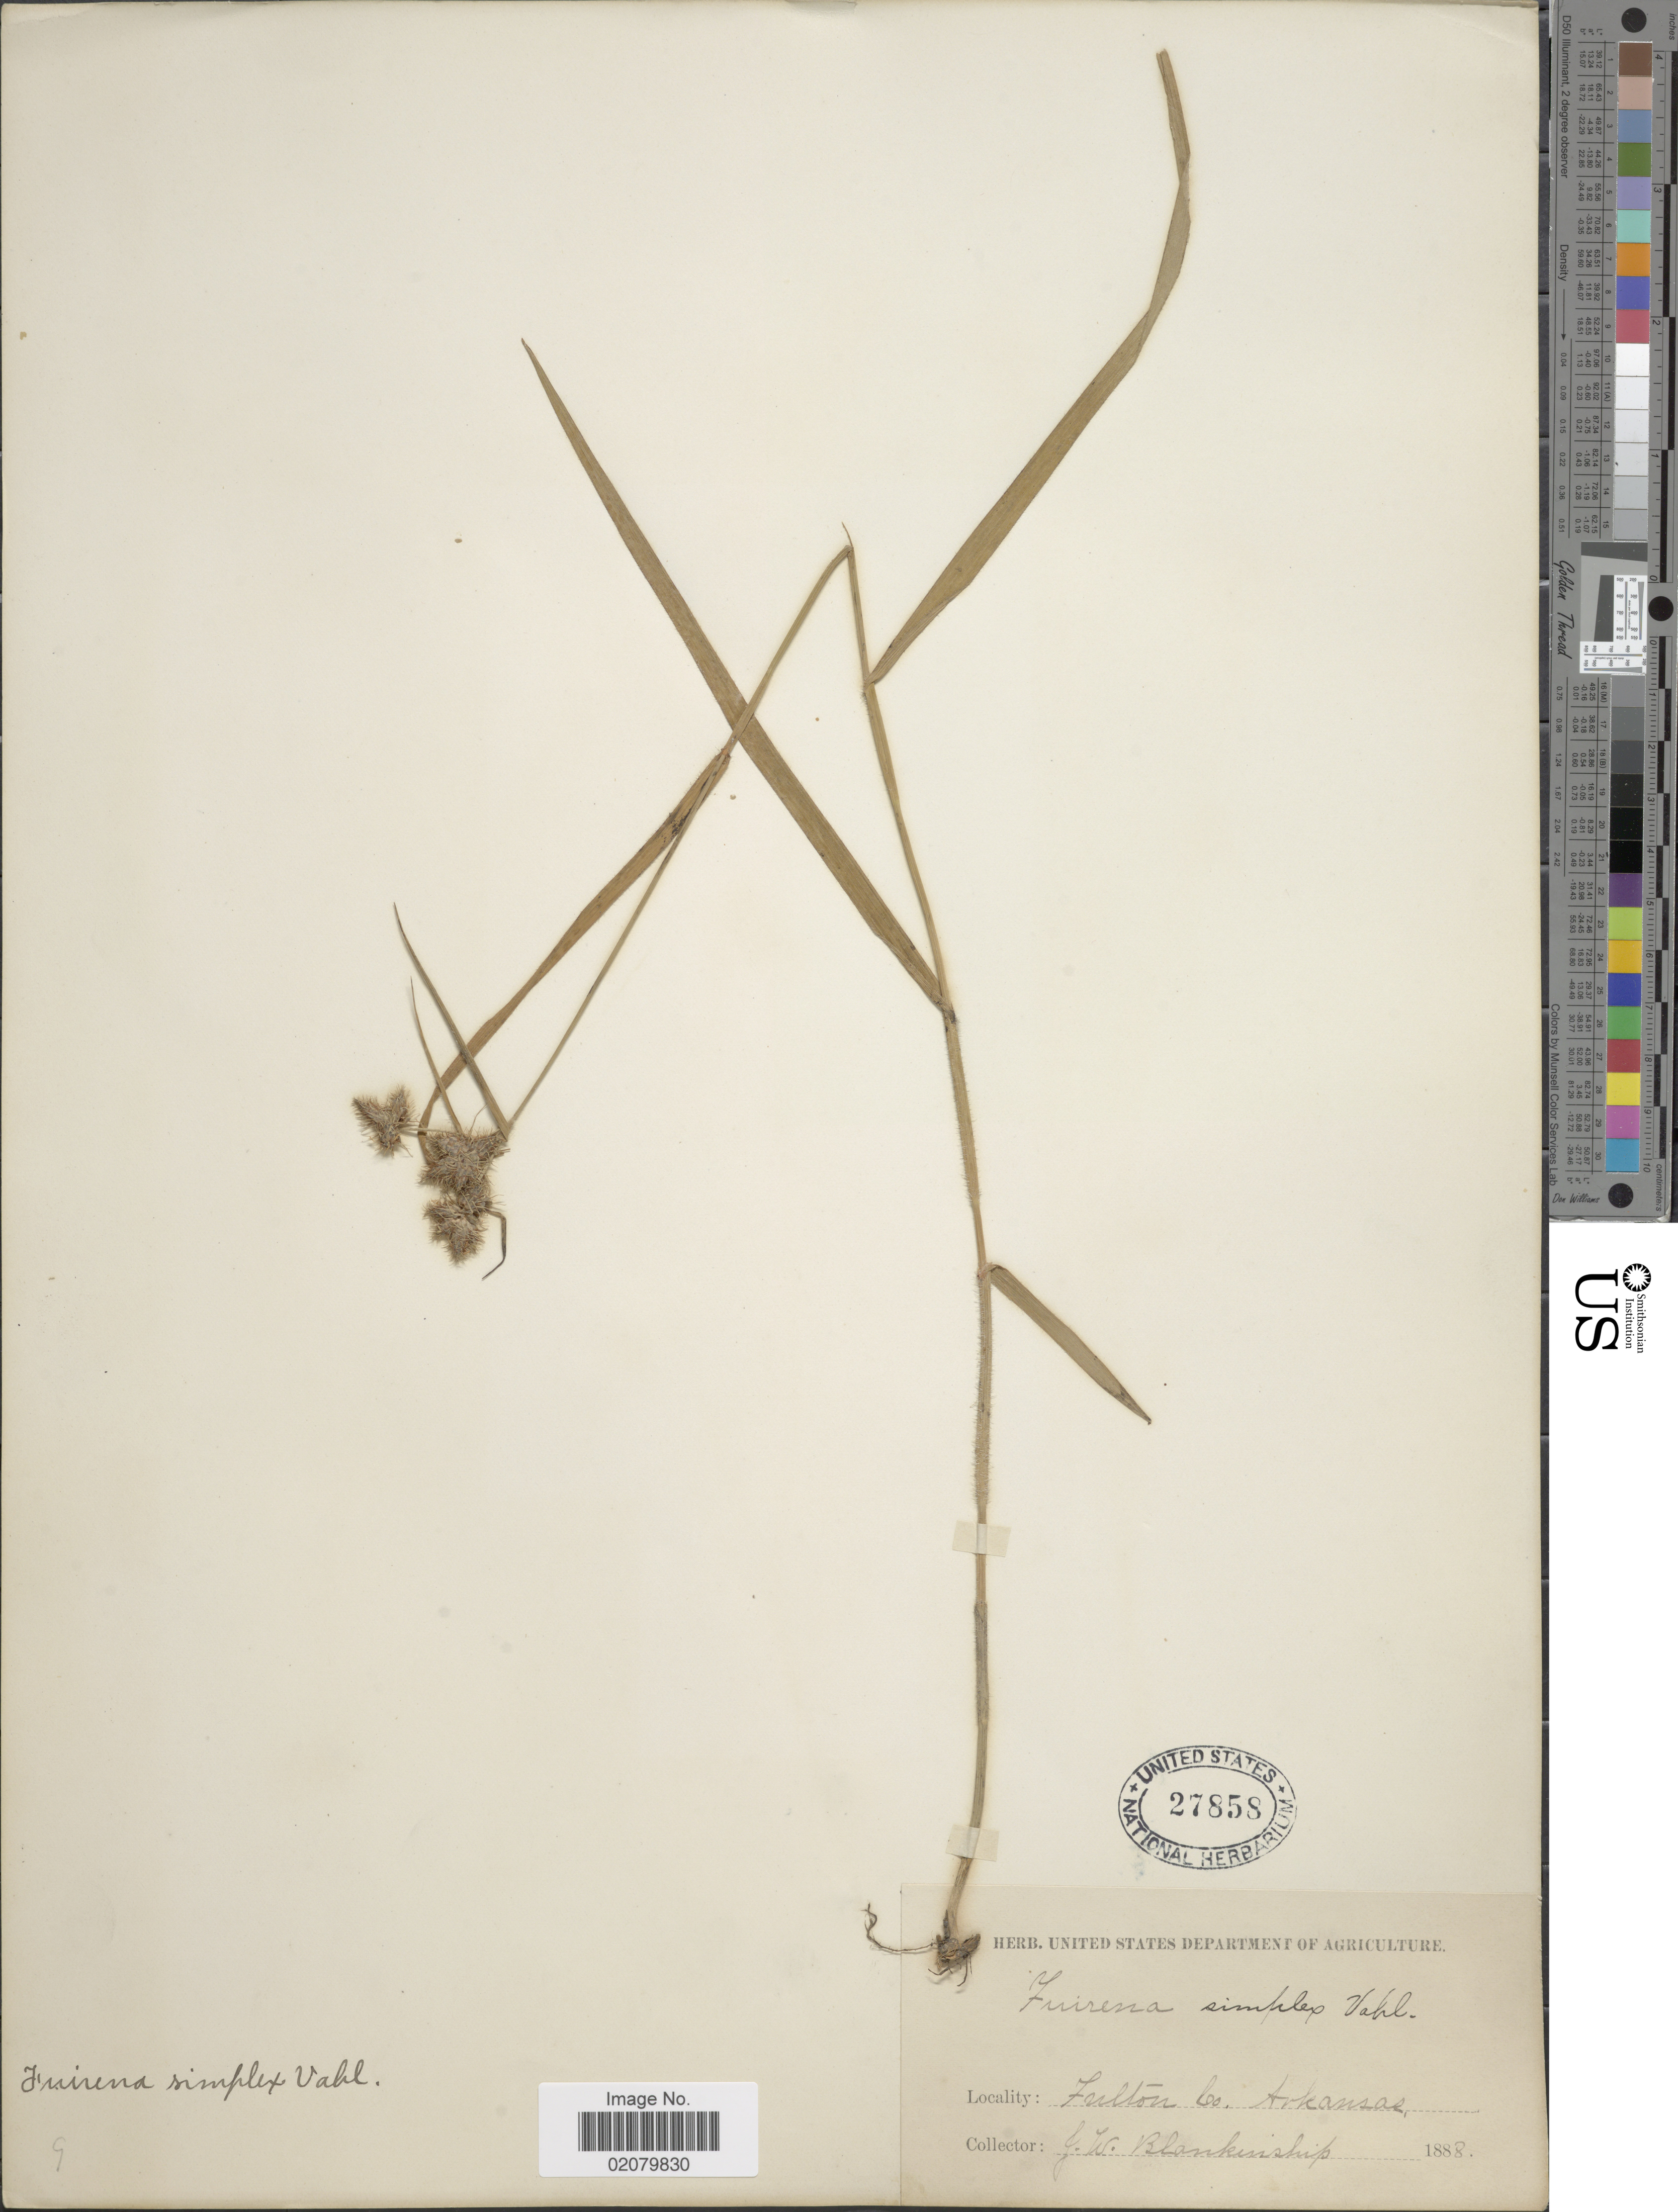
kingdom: Plantae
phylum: Tracheophyta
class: Liliopsida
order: Poales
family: Cyperaceae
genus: Fuirena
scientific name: Fuirena simplex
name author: Vahl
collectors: J. W. Blankinship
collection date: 1888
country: United States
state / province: Arkansas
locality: Fulton Co.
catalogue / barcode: US 27858